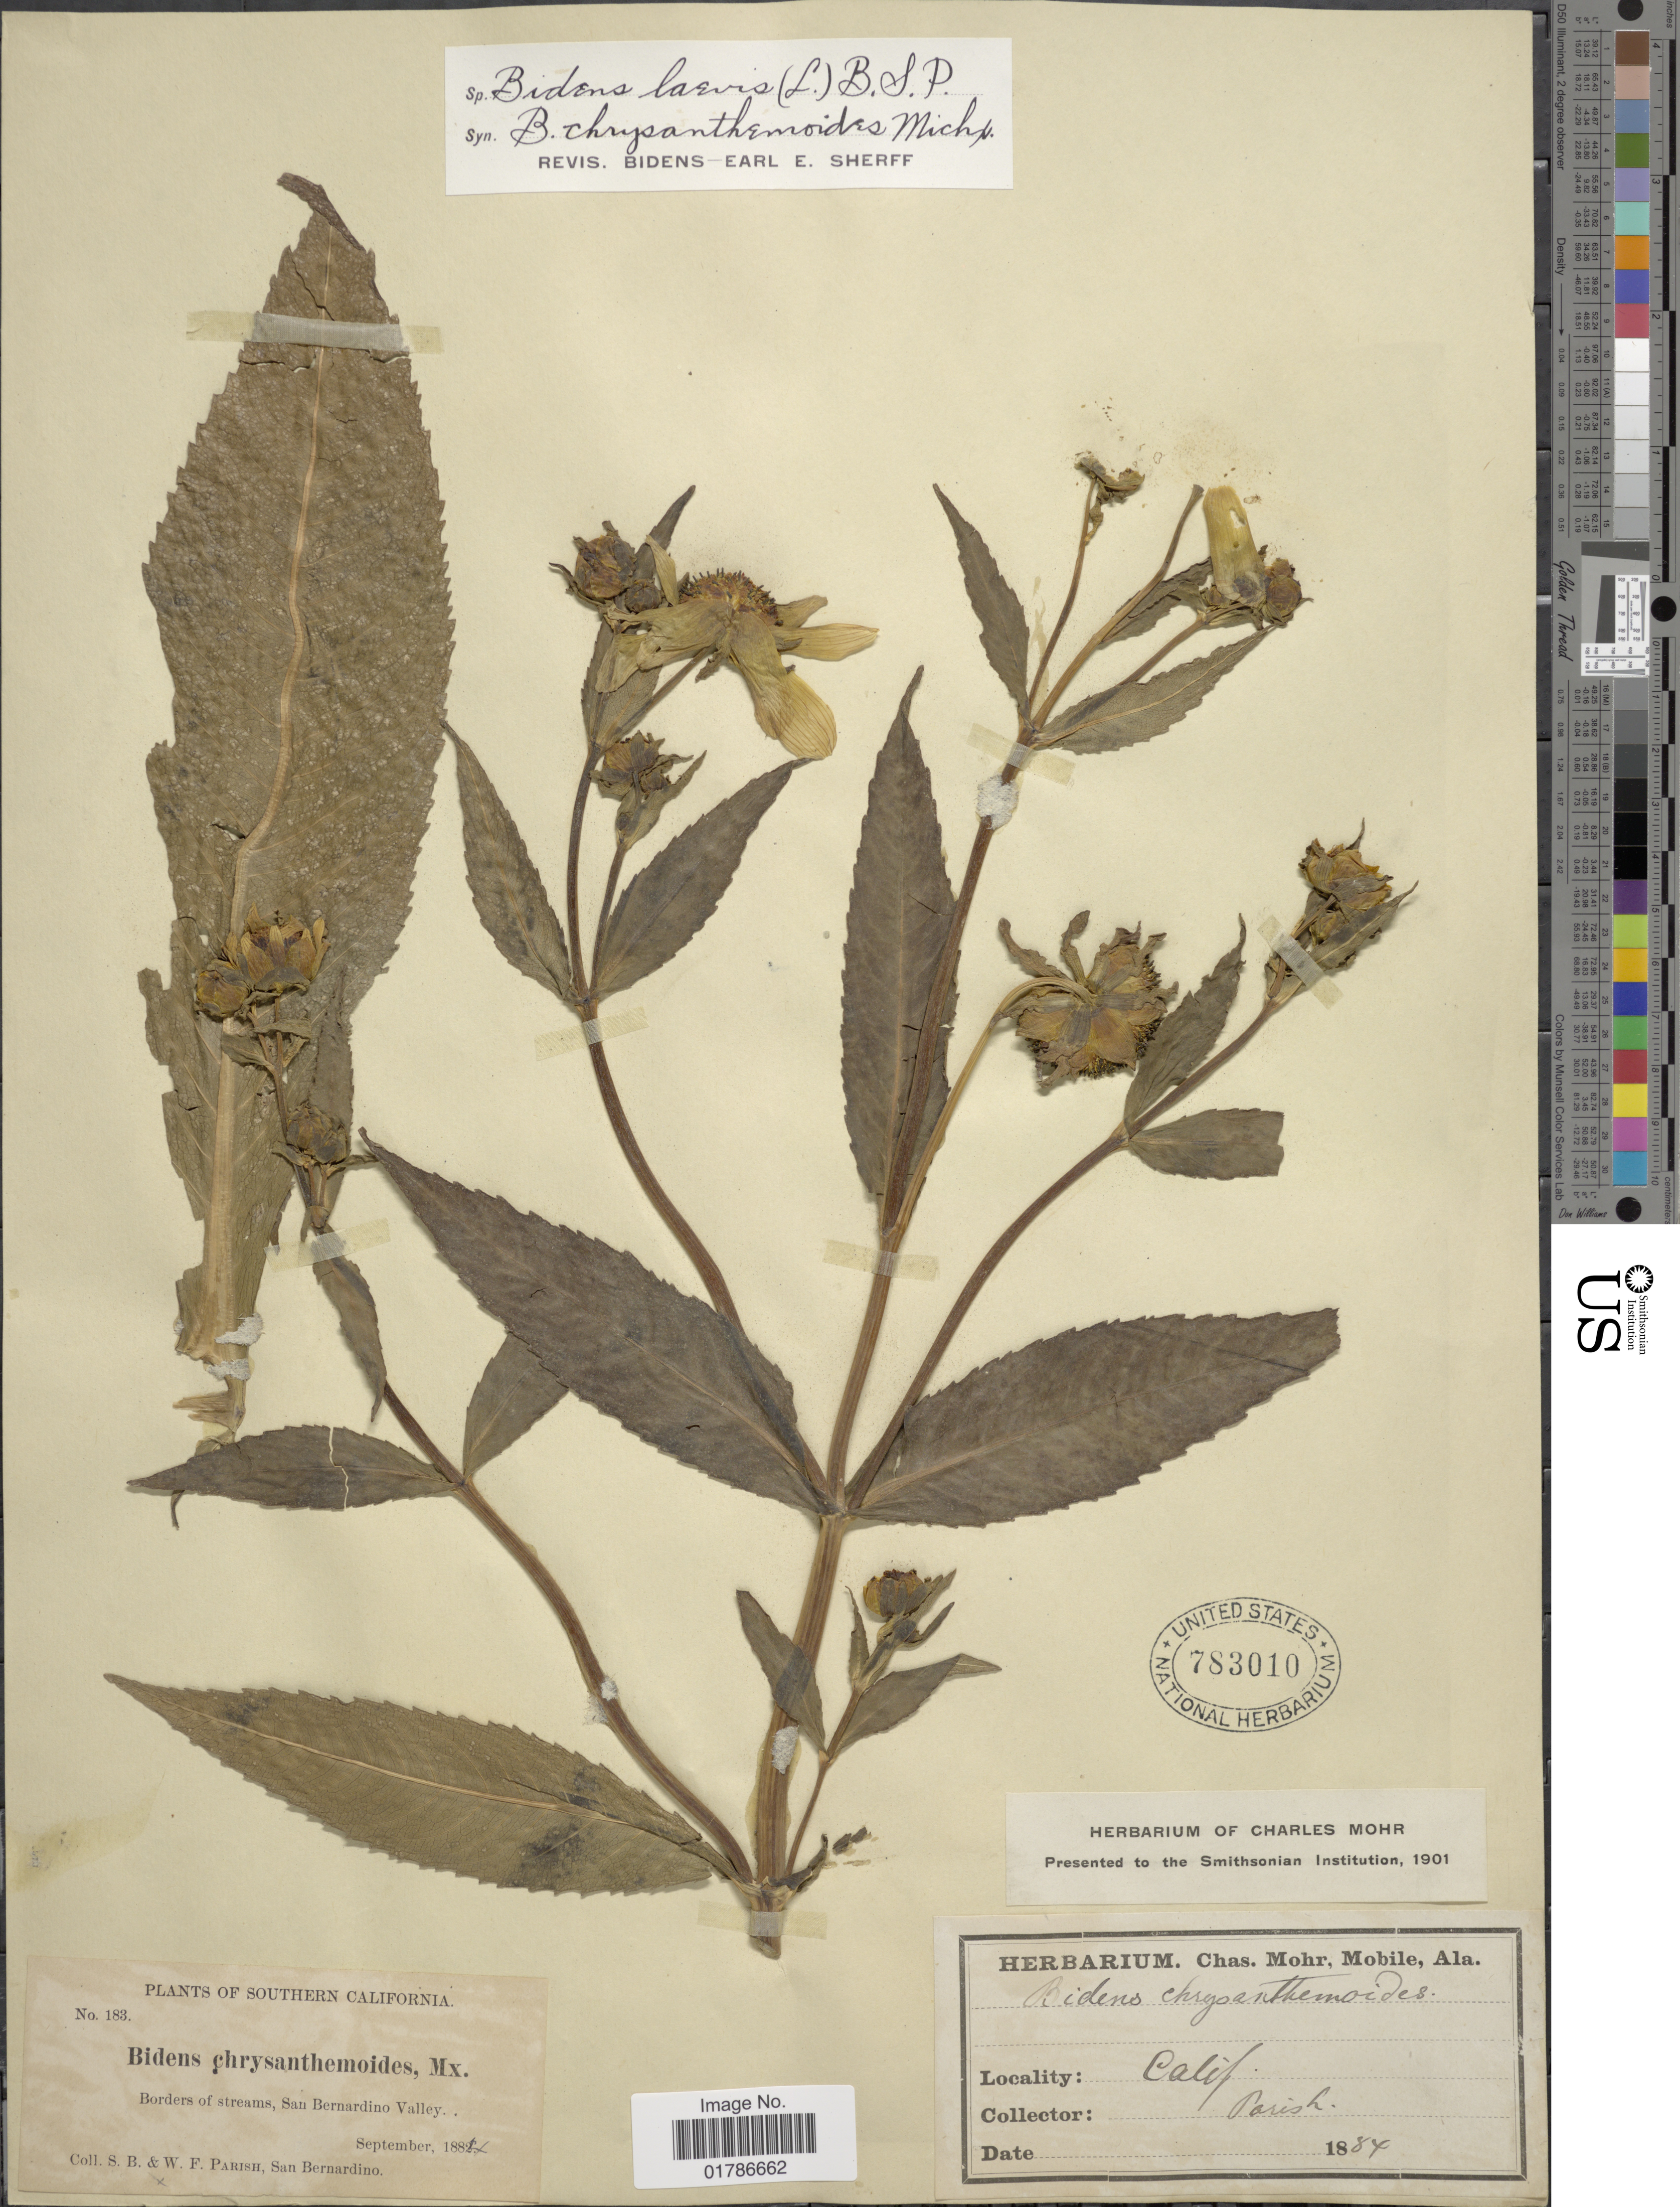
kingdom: Plantae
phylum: Tracheophyta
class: Magnoliopsida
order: Asterales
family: Asteraceae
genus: Bidens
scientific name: Bidens laevis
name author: (L.) Britton, Stearns & Poggenb.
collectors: S. B. Parish & W. F. Parish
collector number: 183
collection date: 1887-09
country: United States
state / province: California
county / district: San Bernardino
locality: Southern California, Borders of Stream, San Bernardino Valley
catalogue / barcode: US 783010